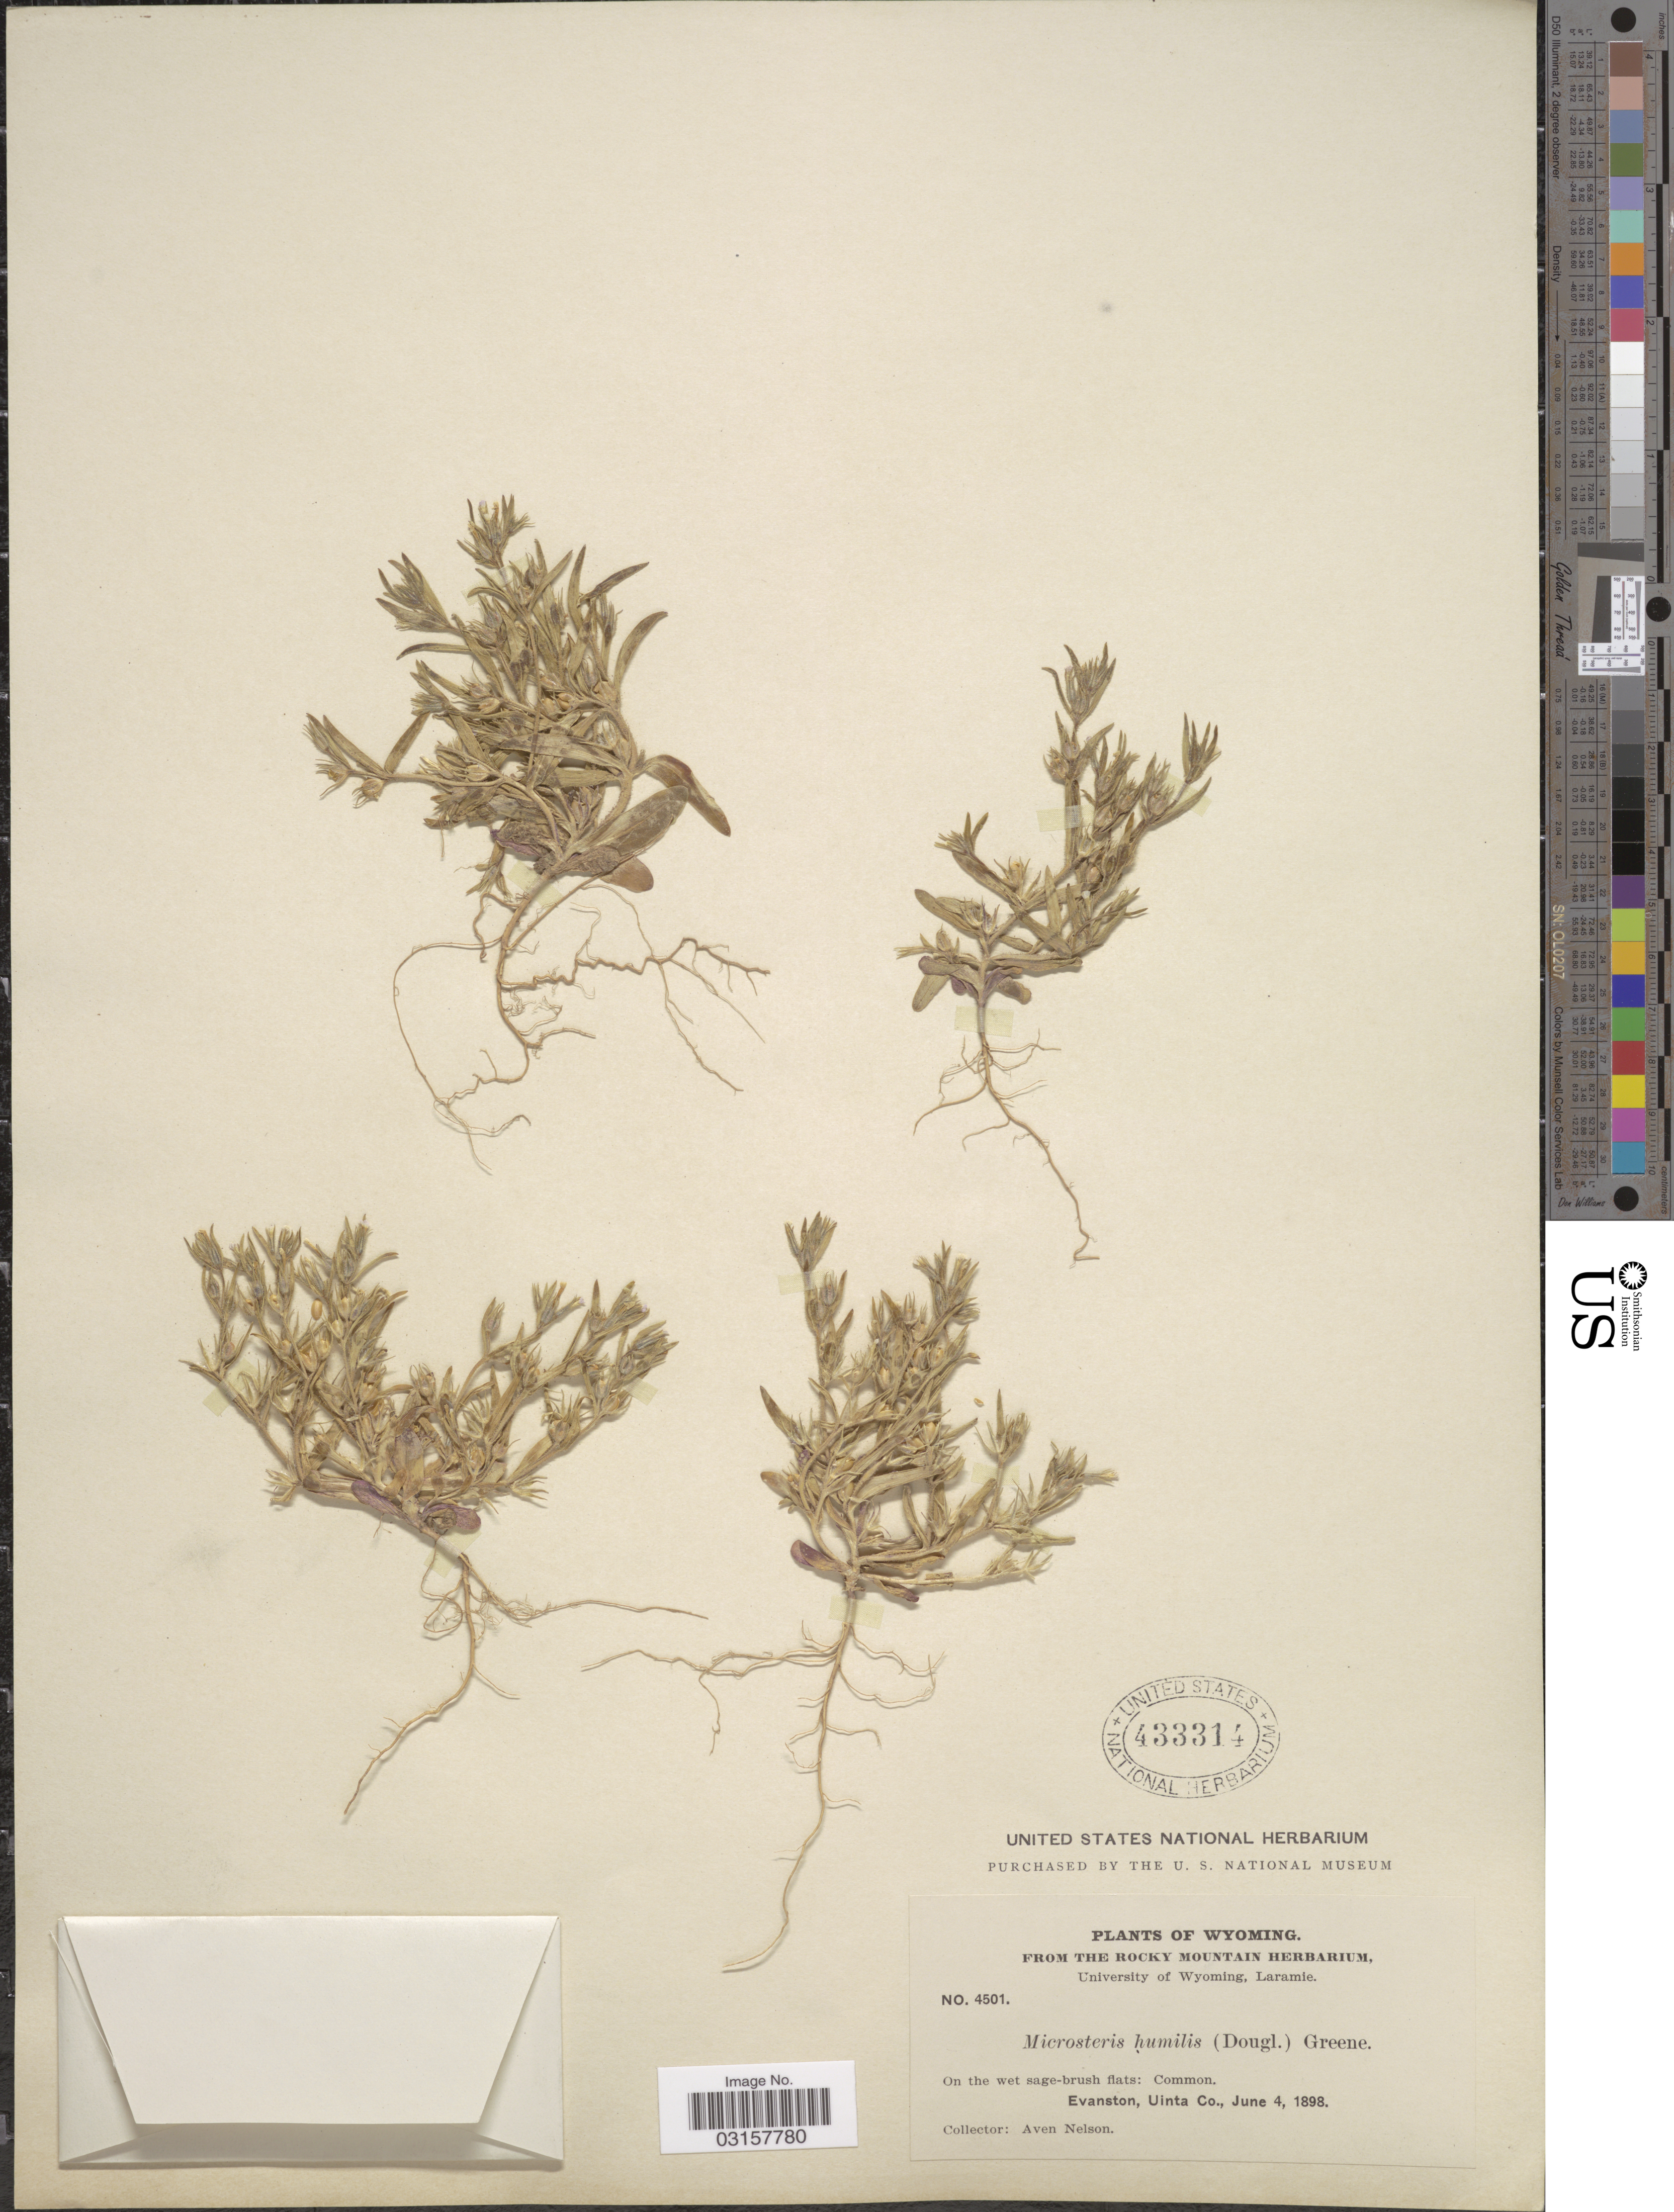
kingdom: Plantae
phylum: Tracheophyta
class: Magnoliopsida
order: Ericales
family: Polemoniaceae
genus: Microsteris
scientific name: Microsteris gracilis var. humilior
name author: (Hook.) Cronquist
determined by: (US) Smithsonian Institution - National Museum of Natural History - Department of Botany (UNITED STATES)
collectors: A. Nelson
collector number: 4501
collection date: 1898-06-04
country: United States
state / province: Wyoming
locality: Evanston, Uinta Co.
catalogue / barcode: US 43314